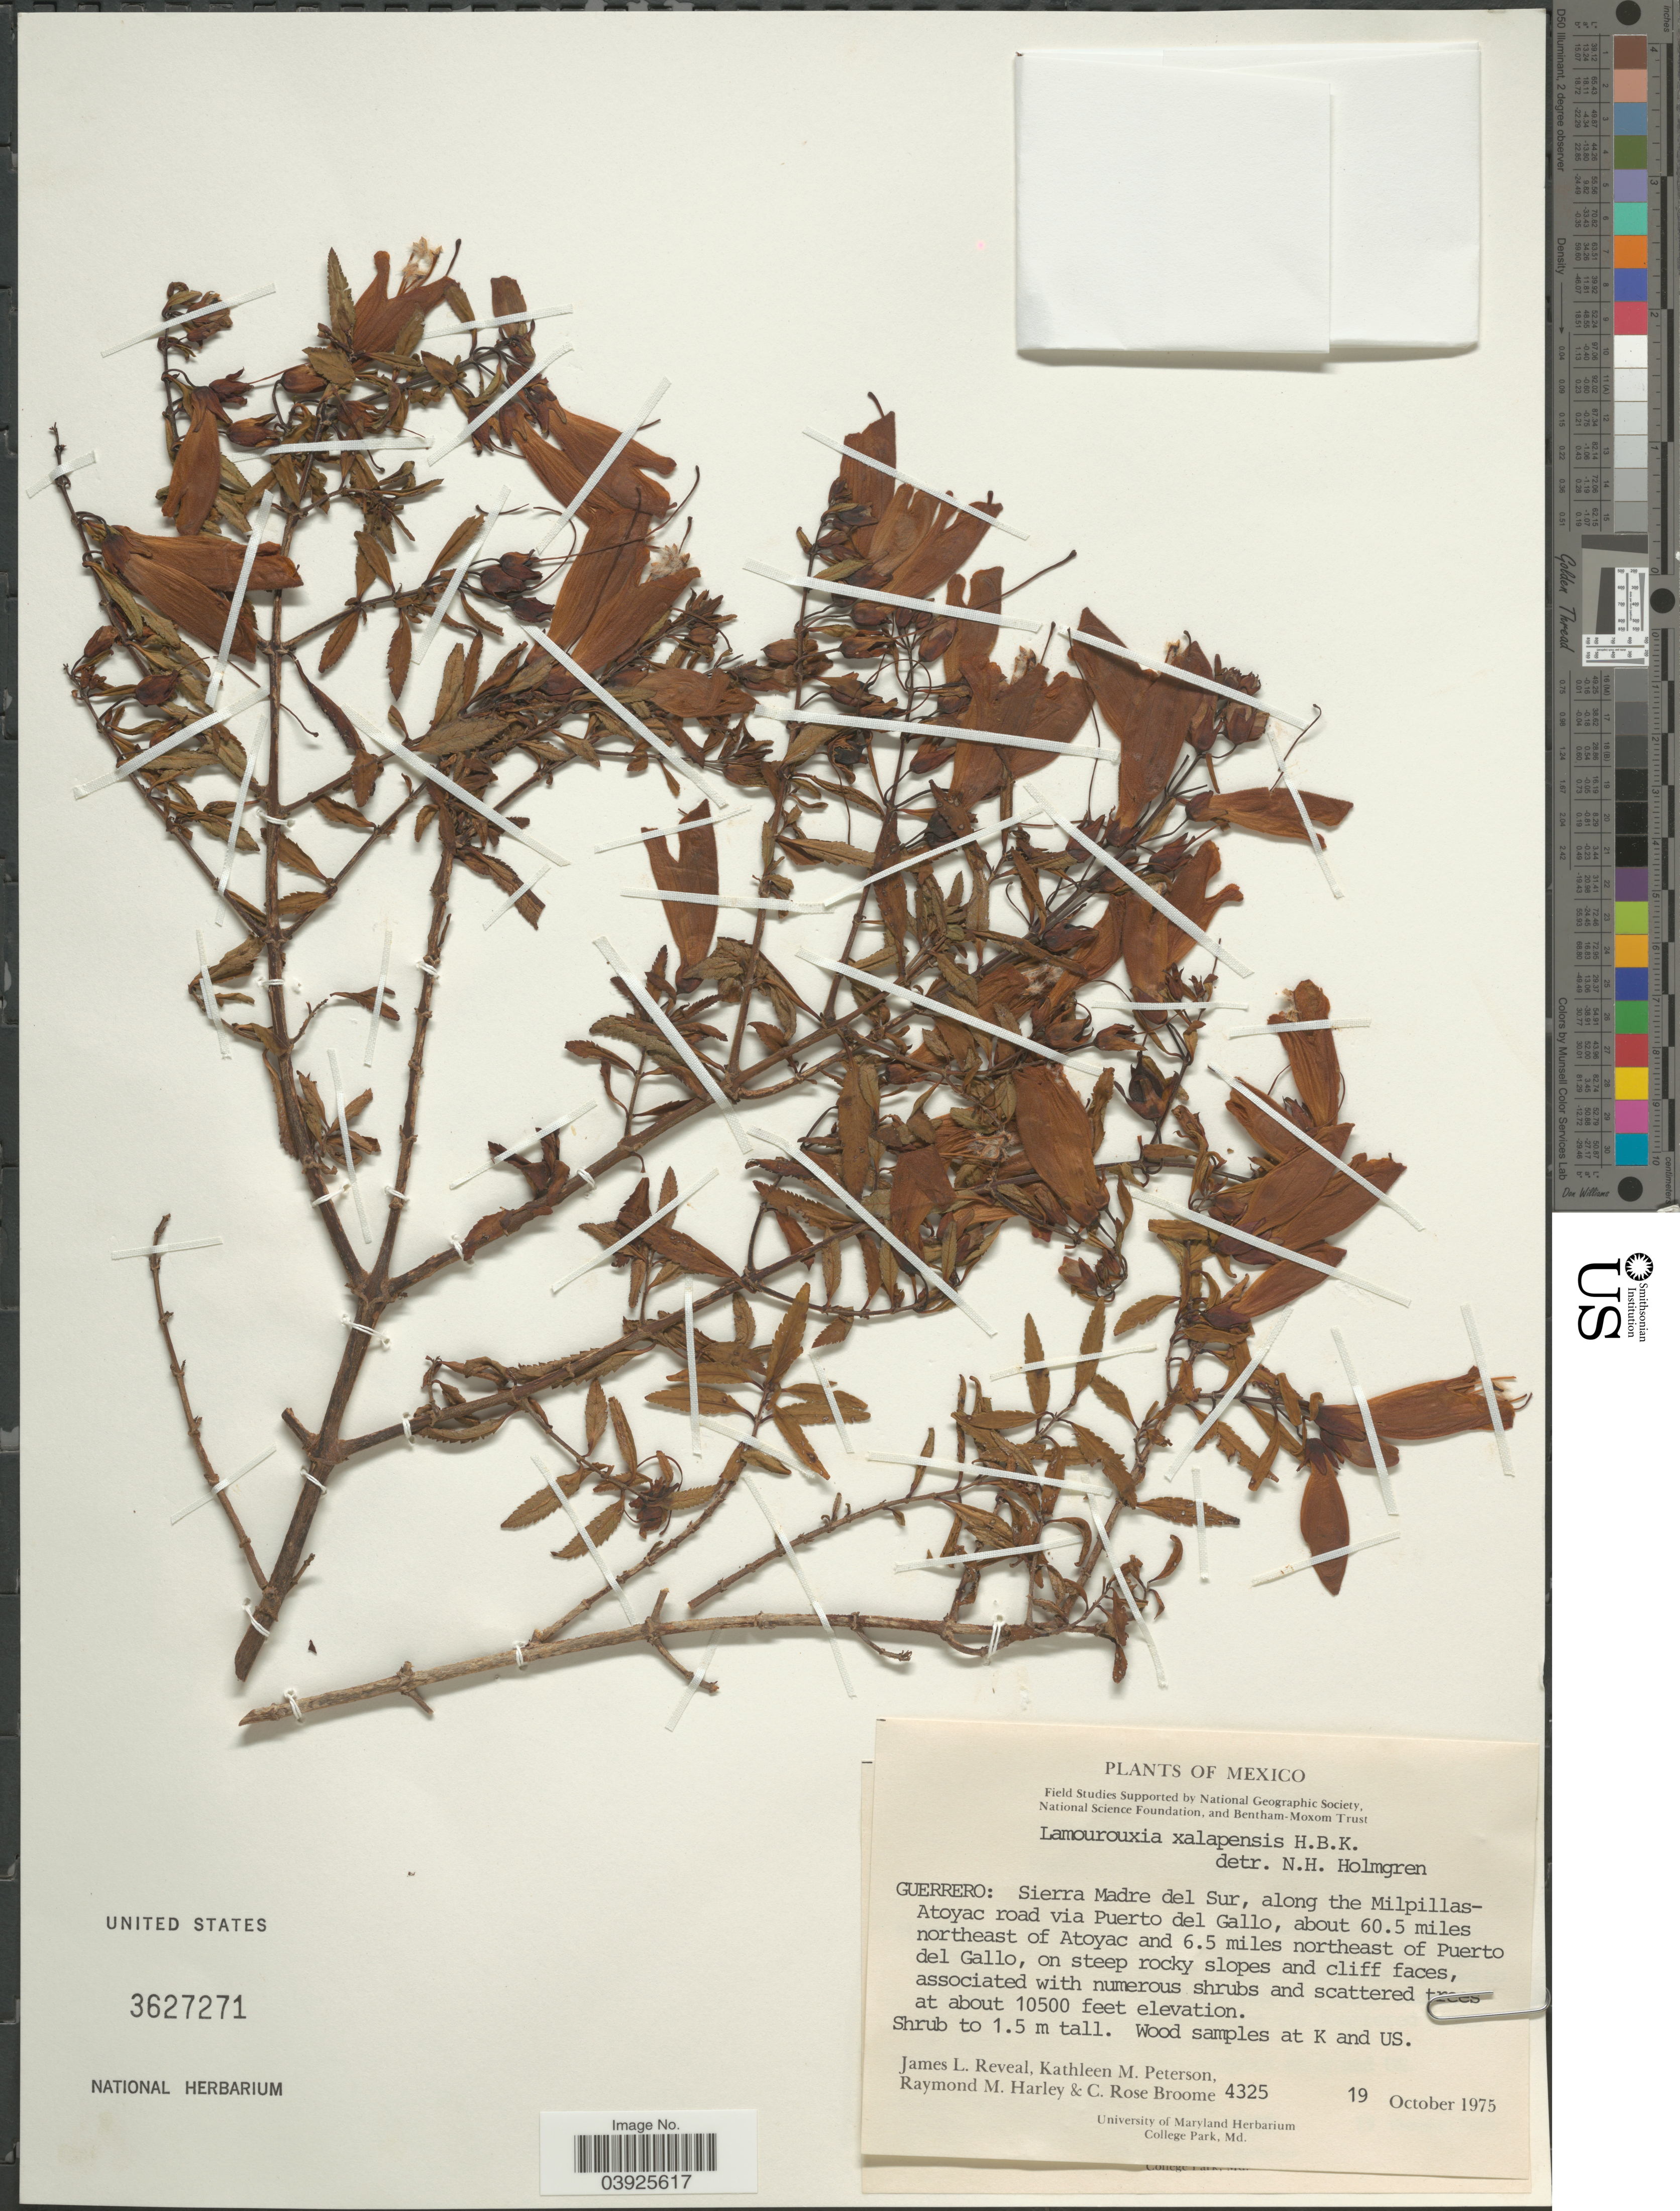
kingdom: Plantae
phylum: Tracheophyta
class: Magnoliopsida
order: Lamiales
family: Orobanchaceae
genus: Lamourouxia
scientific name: Lamourouxia xalapensis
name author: Kunth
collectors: J. L. Reveal, K. Peterson, R. M. Harley & C. R. Broome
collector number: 4325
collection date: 1975-10-19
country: Mexico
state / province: Guerrero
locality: Sierra madre del Sur, along the Milpillas-Atoyac road via Puerto del Gallo, about 60.5 miles northeast of Atoyac and 6.5 miles northeast of Puerto del Gallo.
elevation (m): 3200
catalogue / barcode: US 3627271